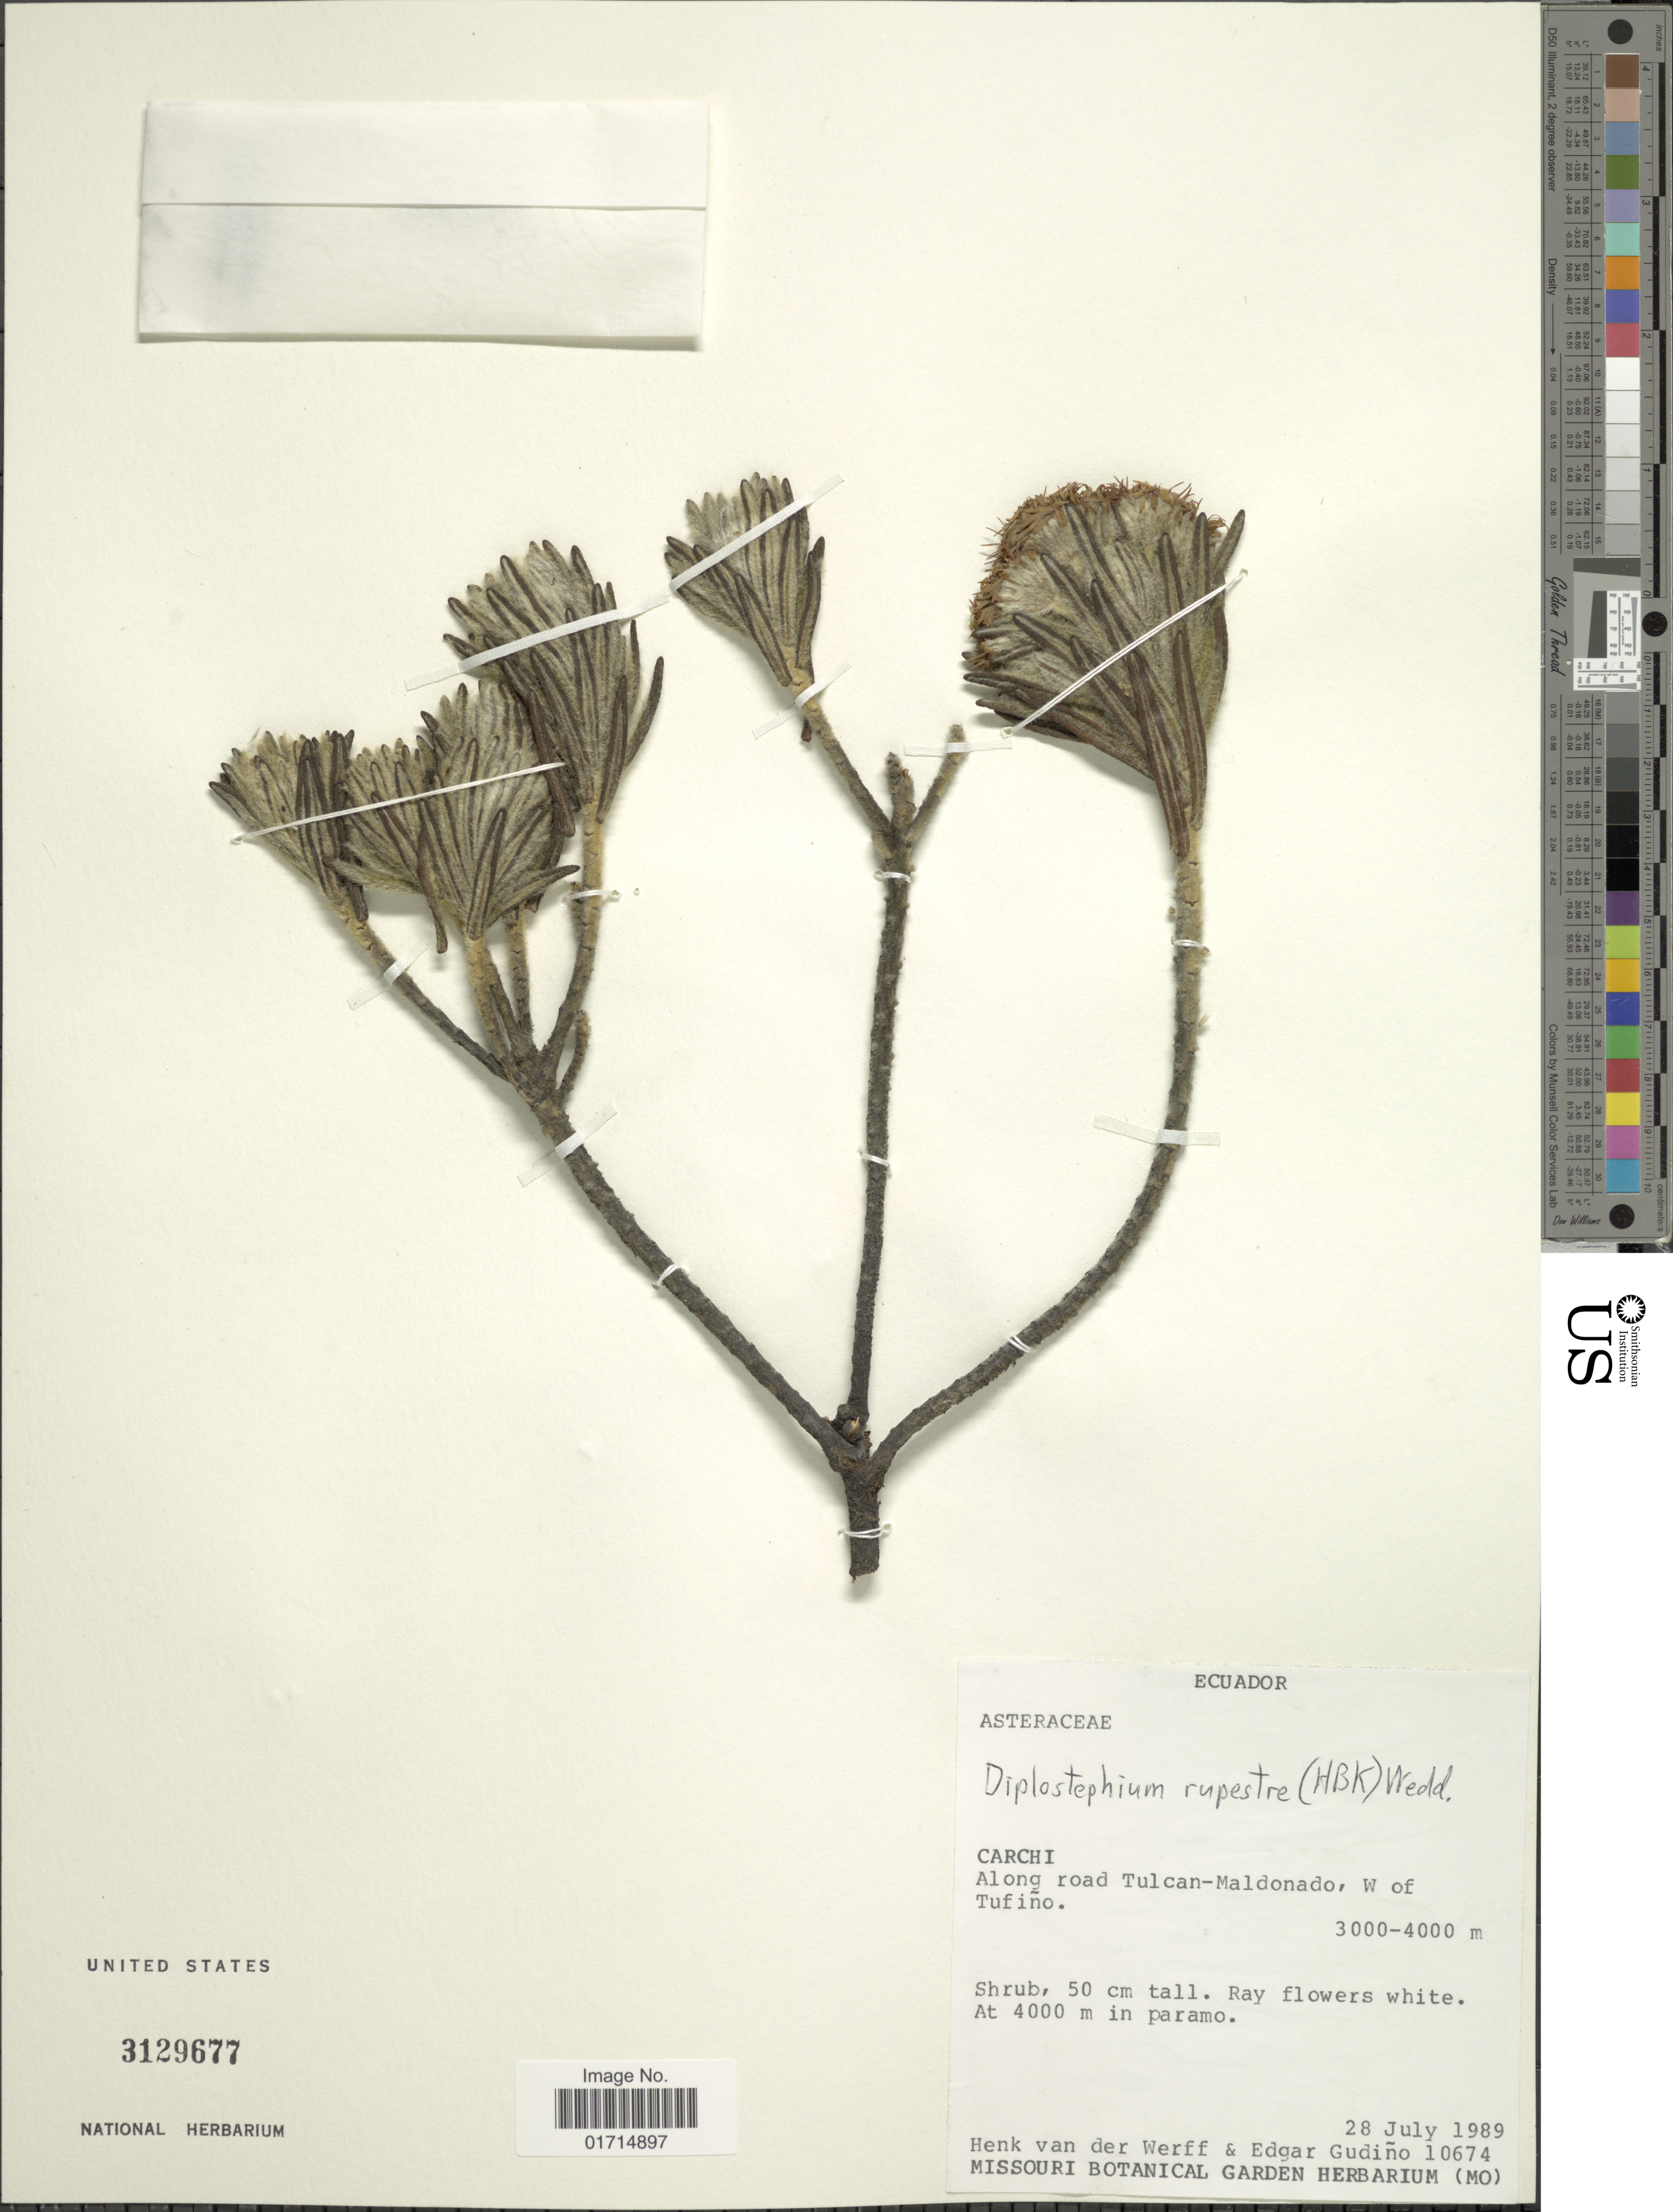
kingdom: Plantae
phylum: Tracheophyta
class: Magnoliopsida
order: Asterales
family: Asteraceae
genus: Diplostephium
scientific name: Diplostephium rupestre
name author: (Kunth) Wedd.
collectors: H. van der Werff & E. Gudiño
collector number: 10674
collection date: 1989-07-28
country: Ecuador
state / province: Carchi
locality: Carchi. Along road Tulcan-Maldonado, W. of Tufiño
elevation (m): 3000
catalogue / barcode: US 3129677